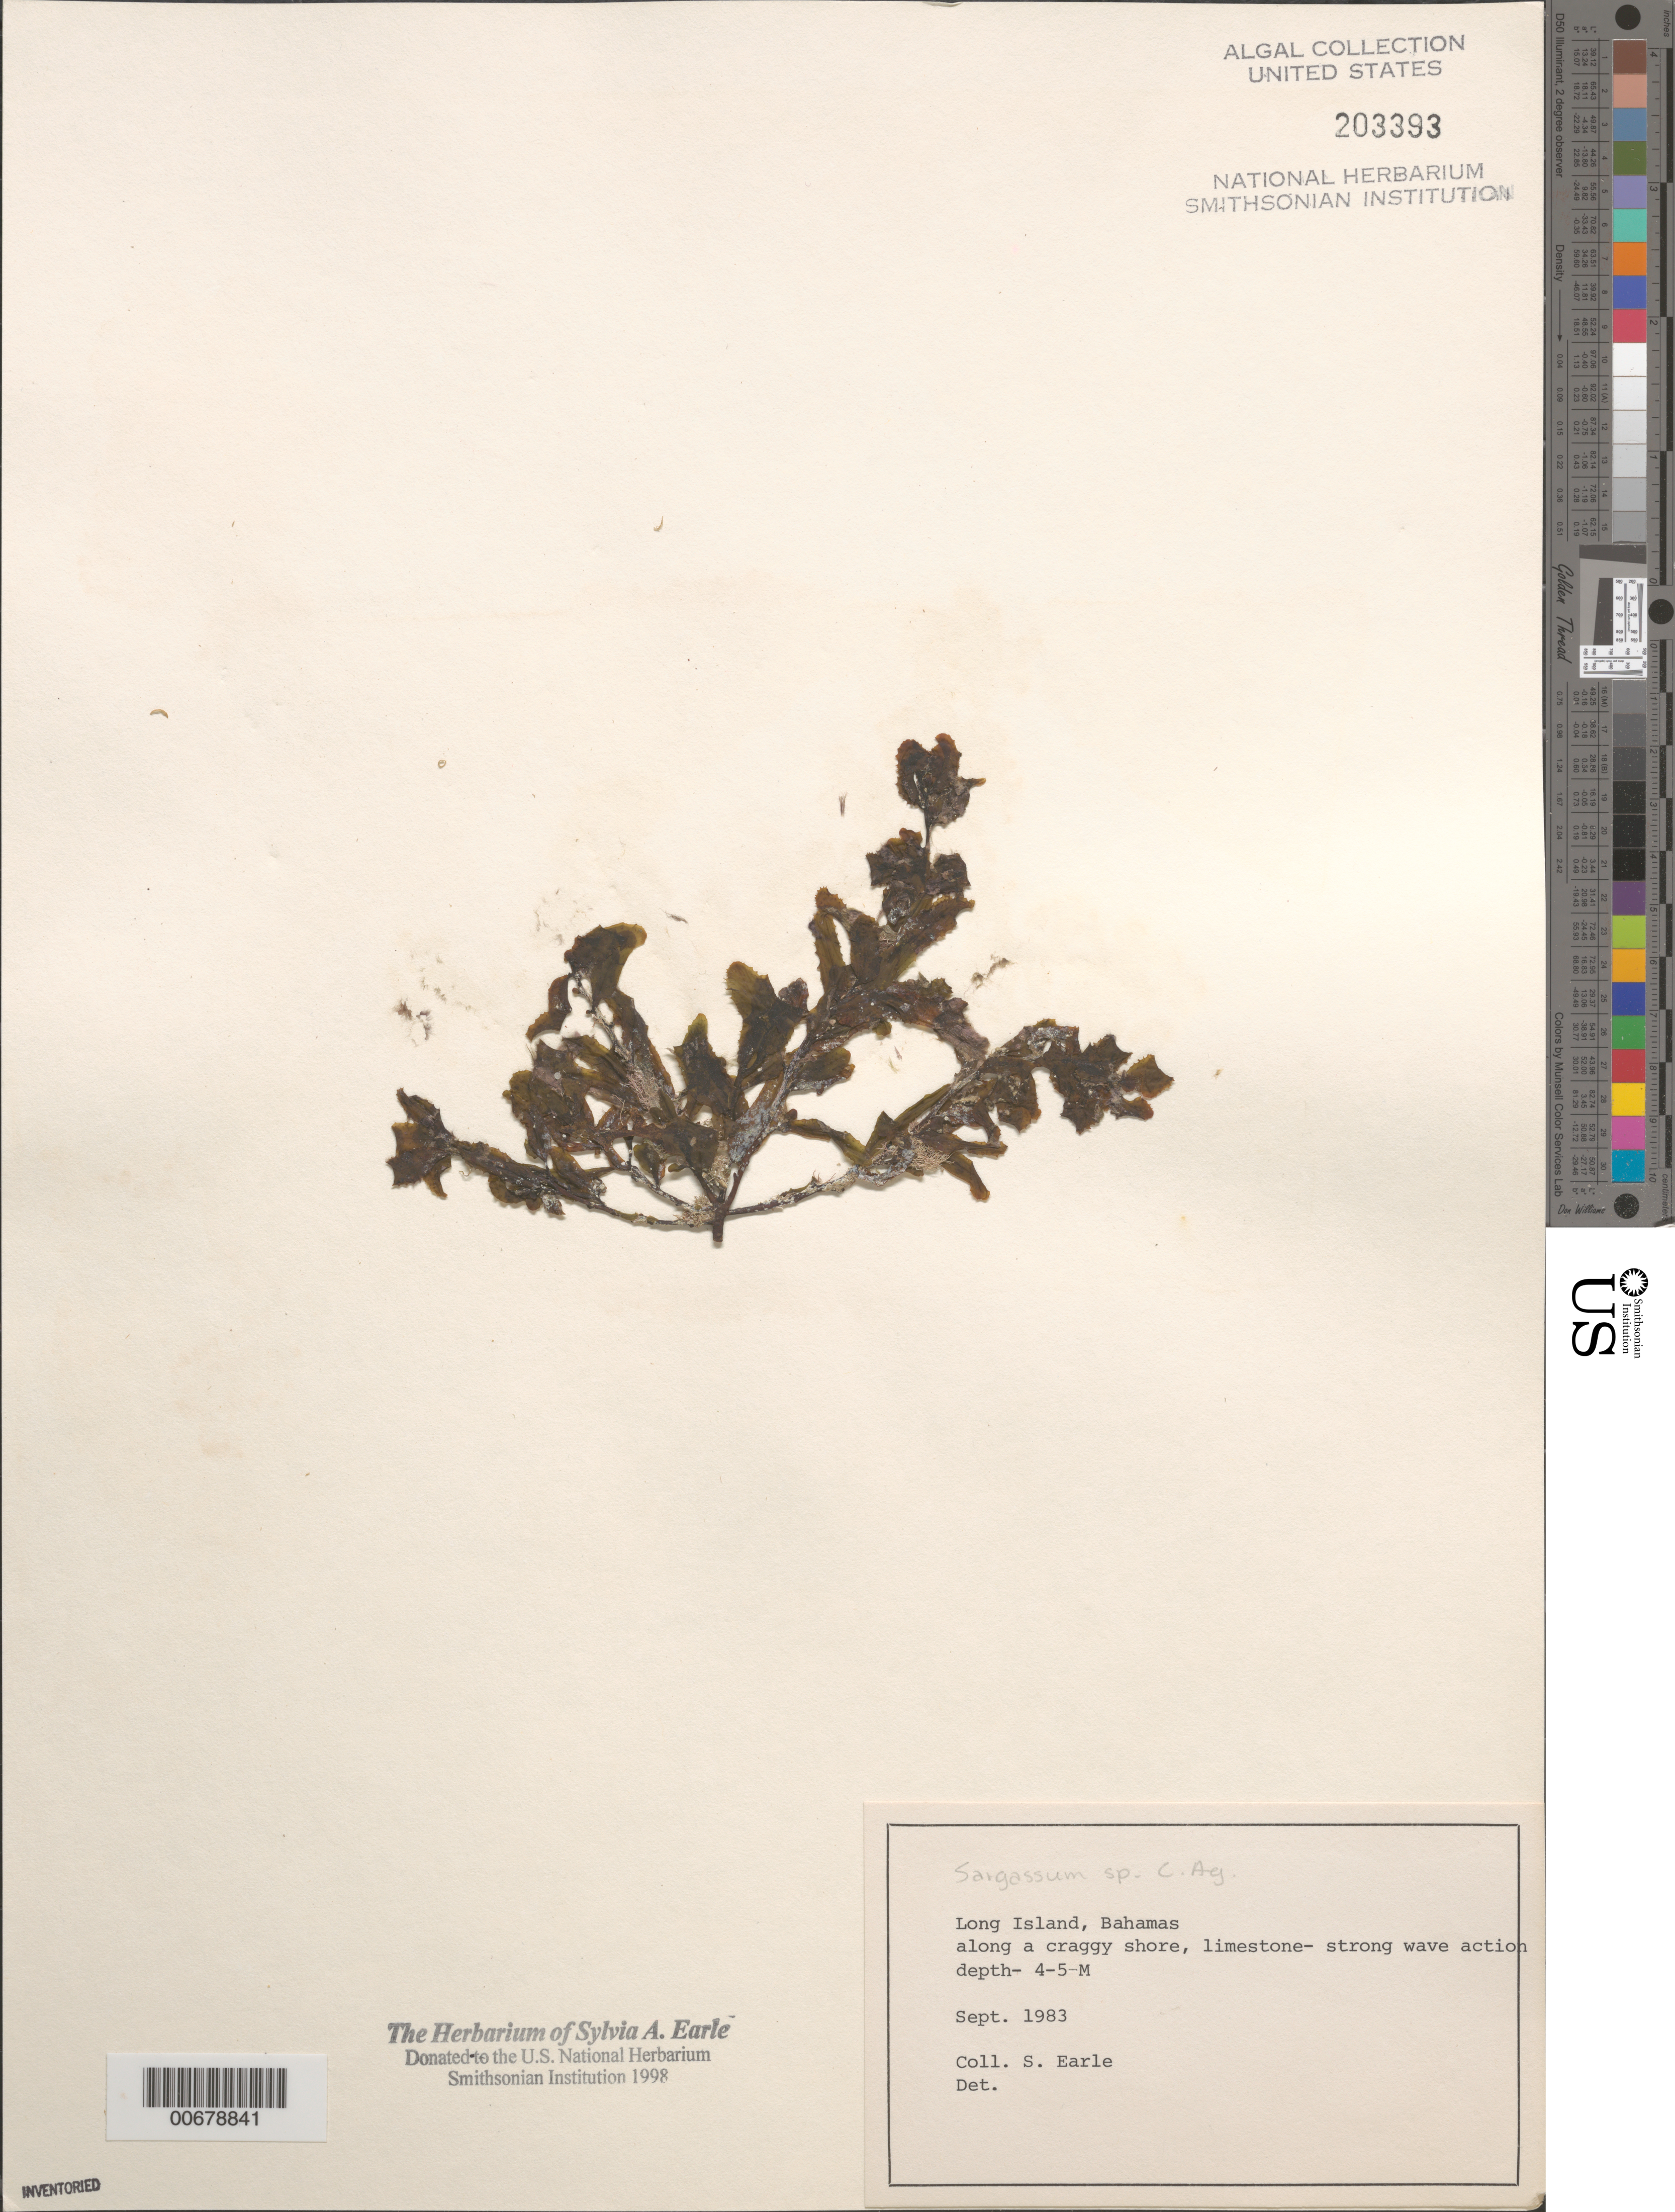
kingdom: Chromista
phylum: Ochrophyta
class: Phaeophyceae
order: Fucales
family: Sargassaceae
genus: Sargassum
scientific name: Sargassum sp.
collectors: S. A. Earle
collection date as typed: Sep 1983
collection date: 1983-09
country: Bahamas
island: Long Island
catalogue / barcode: US 203393